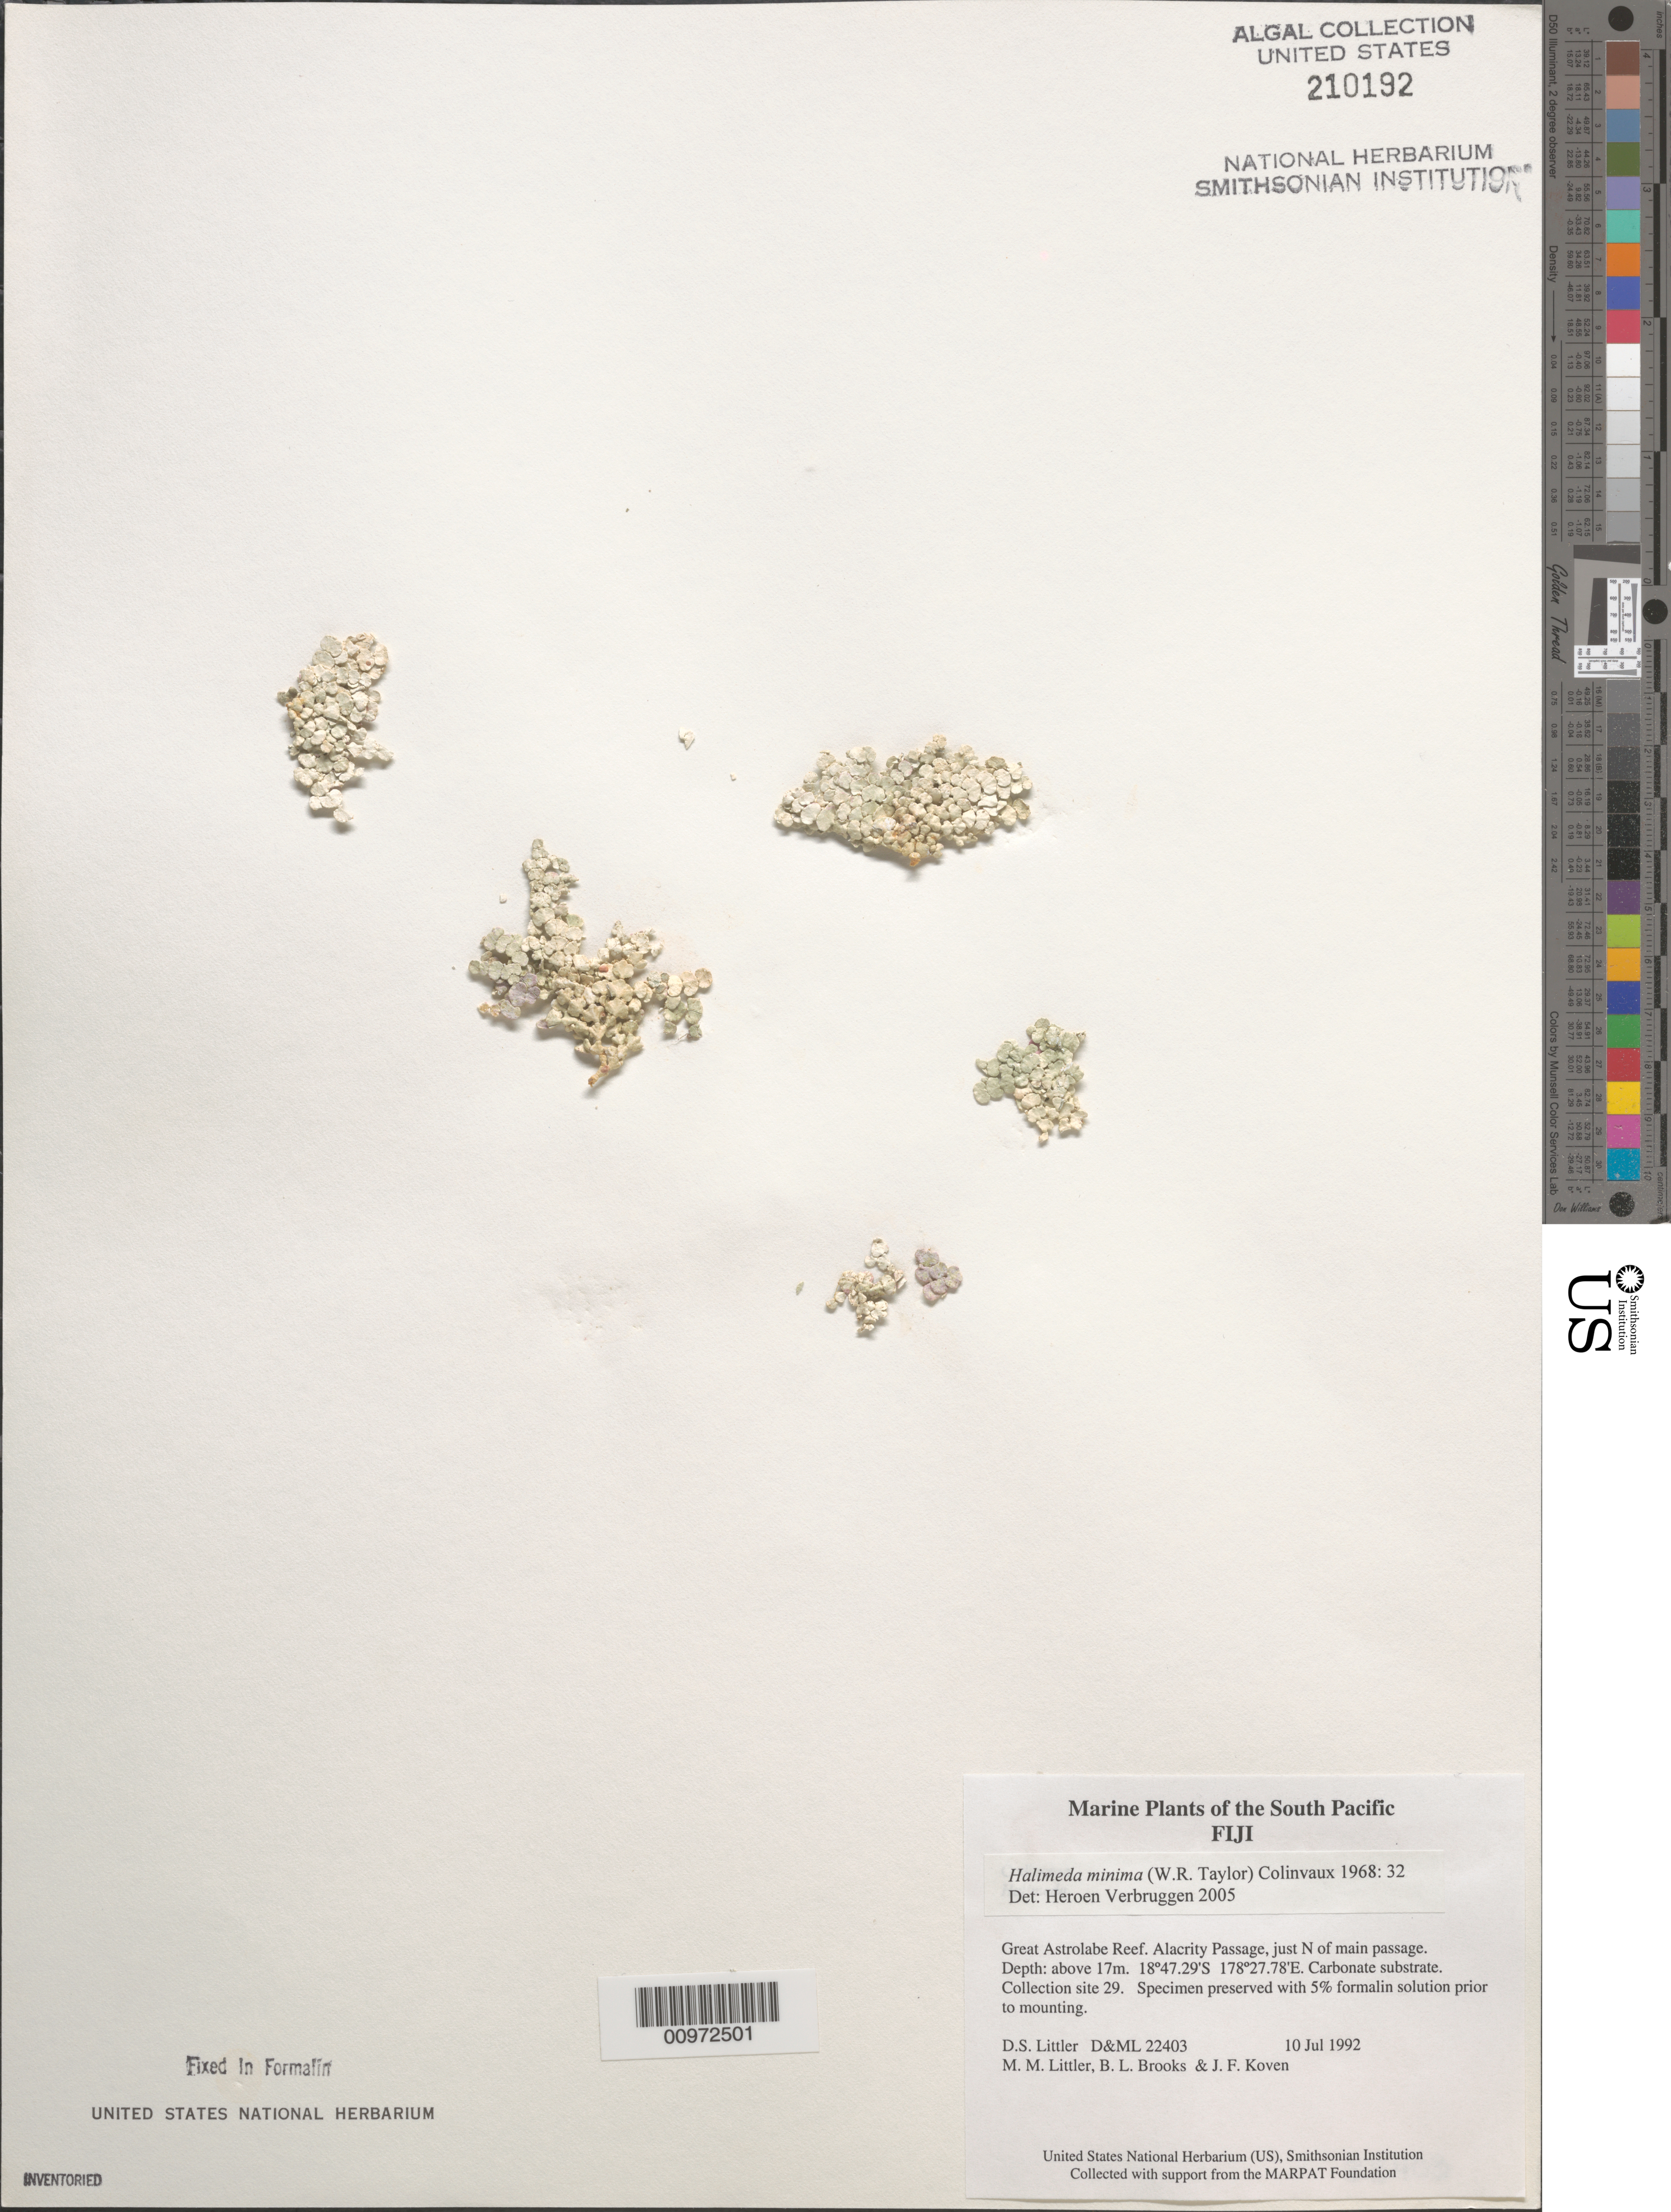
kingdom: Plantae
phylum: Chlorophyta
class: Ulvophyceae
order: Bryopsidales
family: Halimedaceae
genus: Halimeda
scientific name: Halimeda minima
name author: (W.R. Taylor) Hillis-Colinvaux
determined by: Verbruggen, H.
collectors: D. S. Littler, M. M. Littler, B. Brooks & J. Koven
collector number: D&ML 22403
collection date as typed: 10 Jul 1992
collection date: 1992-07-10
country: Fiji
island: Great Astrolabe Reef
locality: Great Astrolabe Reef, Alacrity Passage, just north of main passage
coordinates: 18 47.29'S, 178 27.78'E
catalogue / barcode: US 210192